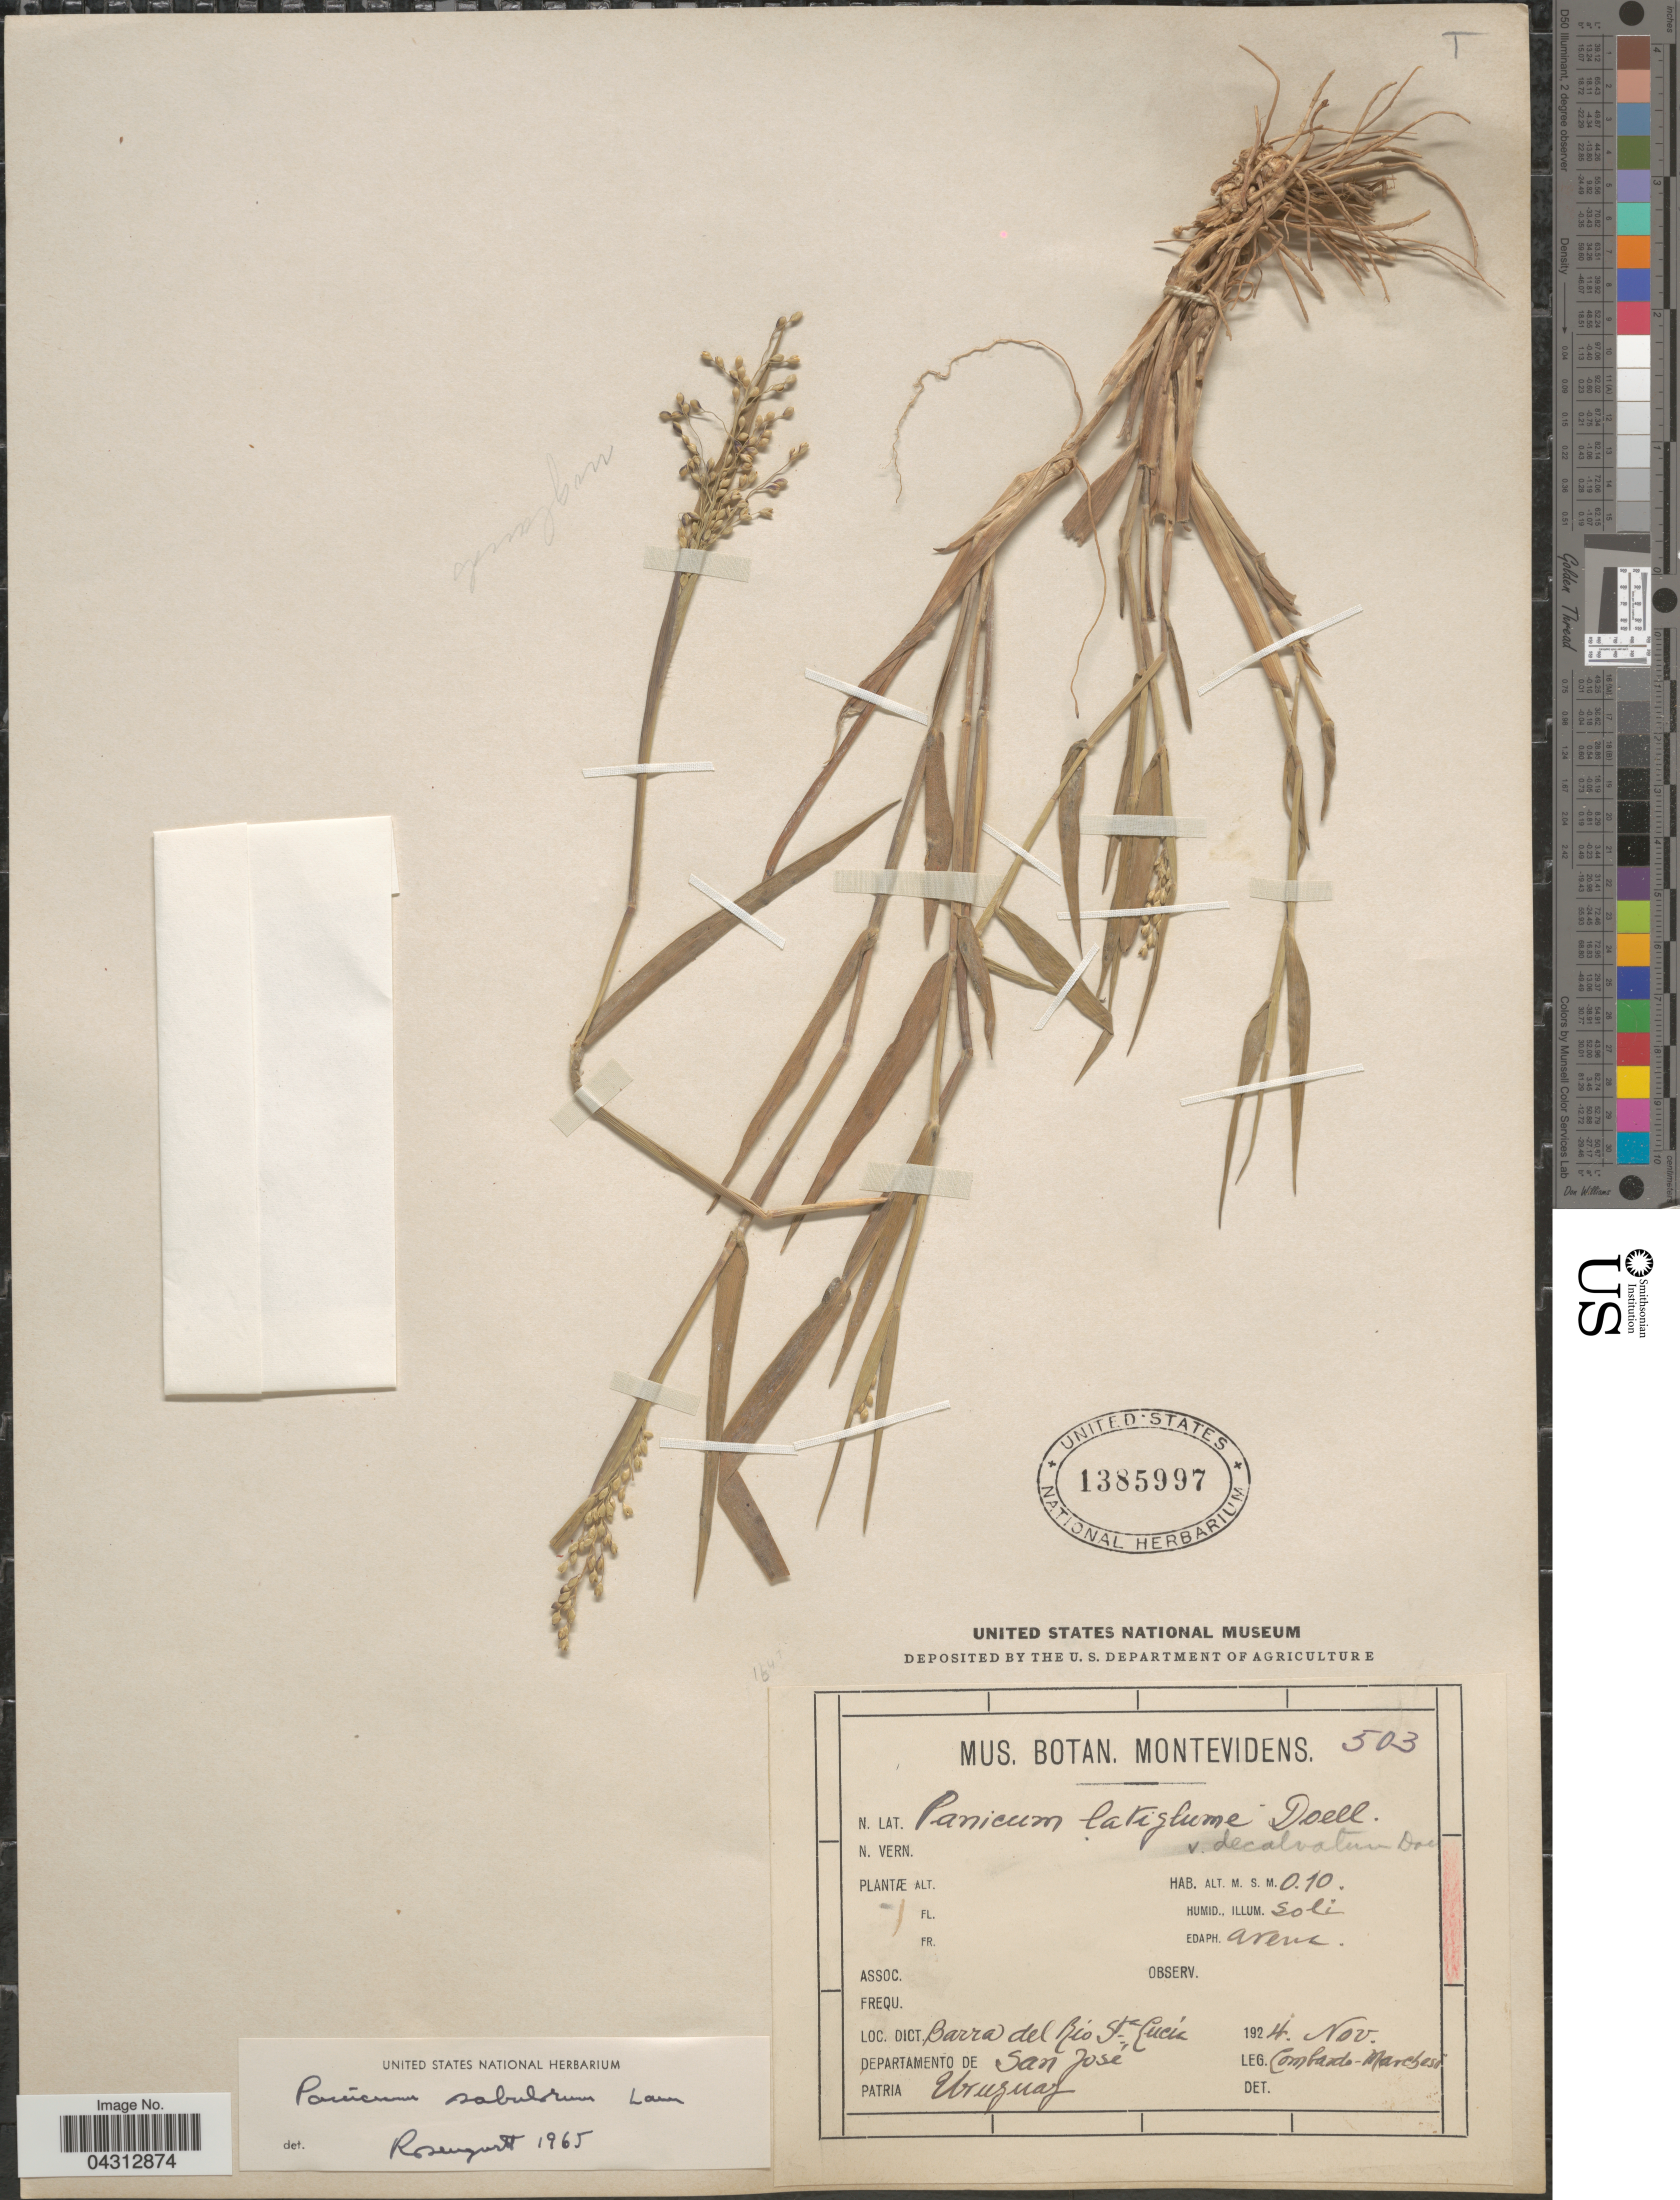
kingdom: Plantae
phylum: Tracheophyta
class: Liliopsida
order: Poales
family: Poaceae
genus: Dichanthelium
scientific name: Dichanthelium sabulorum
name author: (Lam.) Gould & C.A. Clark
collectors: Combardo-Marchesi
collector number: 503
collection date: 1924-11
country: Uruguay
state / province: San Jose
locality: Dict. barra del Rio Sta. Lucia. Departamento de San José.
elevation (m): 0.1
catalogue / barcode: US 1385997